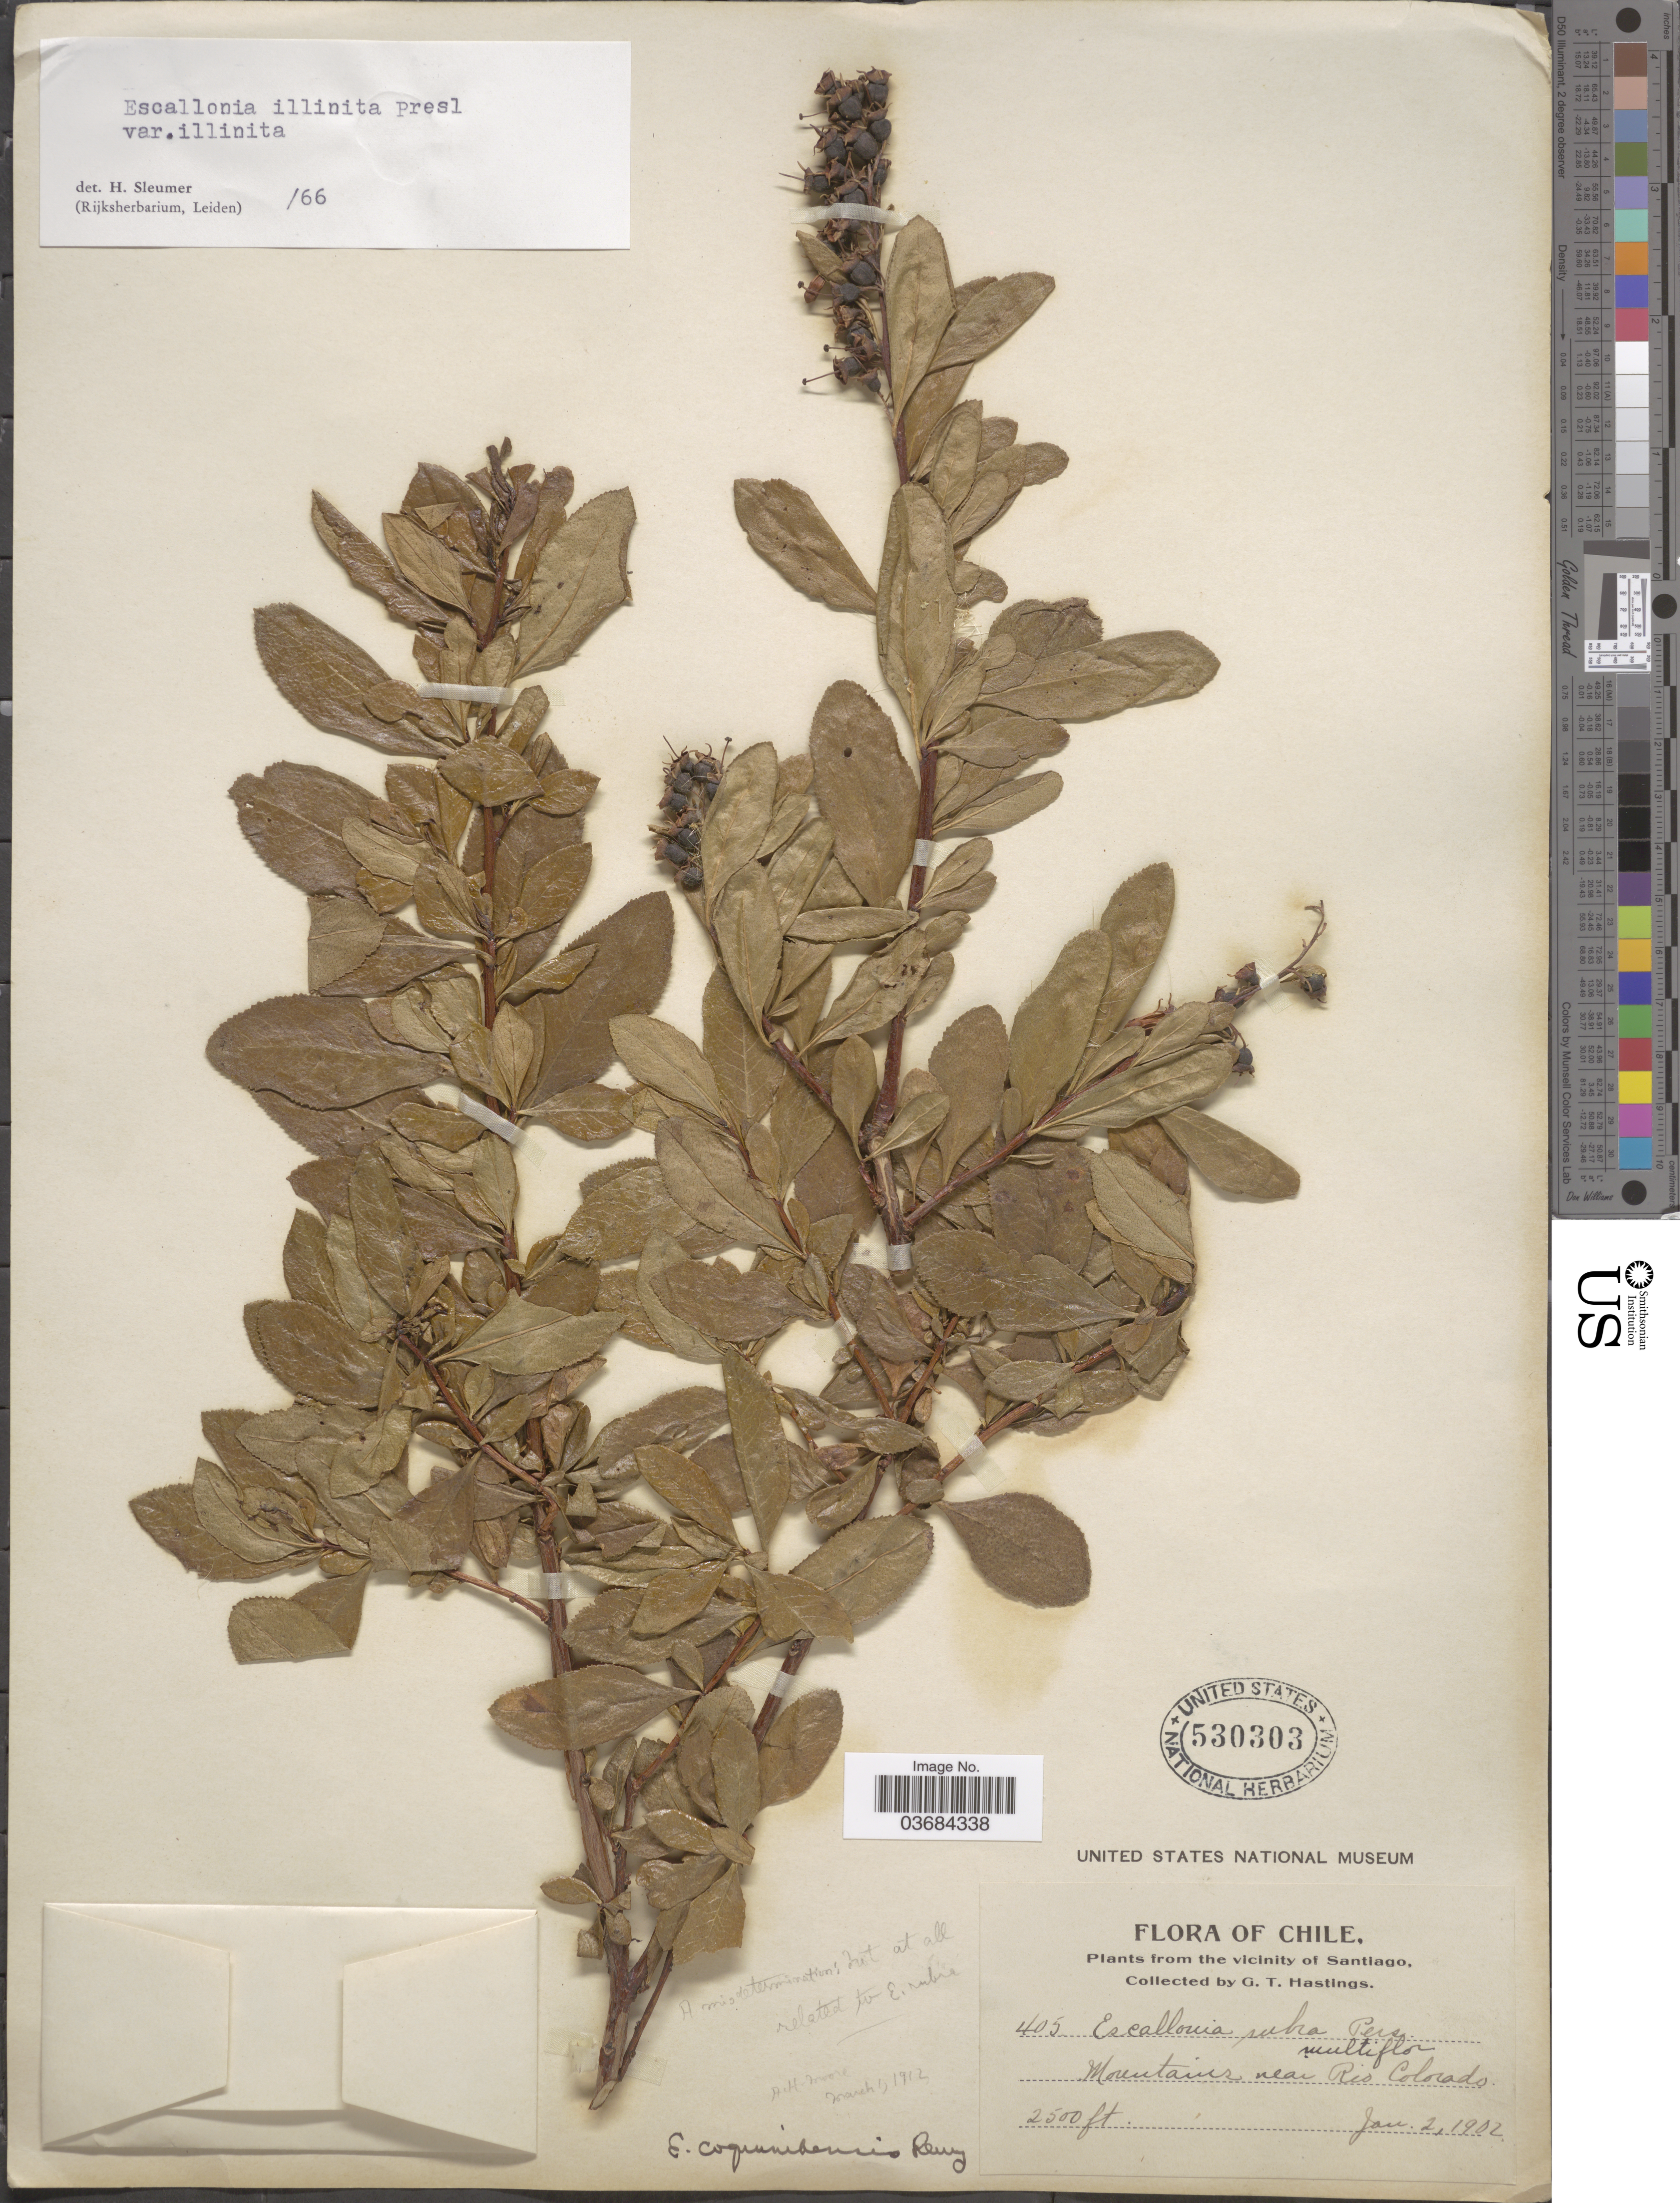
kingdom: Plantae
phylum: Tracheophyta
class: Magnoliopsida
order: Escalloniales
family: Escalloniaceae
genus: Escallonia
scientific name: Escallonia illinita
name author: C. Presl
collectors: G. Hastings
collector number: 405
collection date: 1902-01-02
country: Chile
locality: Vicinity of Santiago. Mountains near Rio Colorado.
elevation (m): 762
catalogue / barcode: US 530303